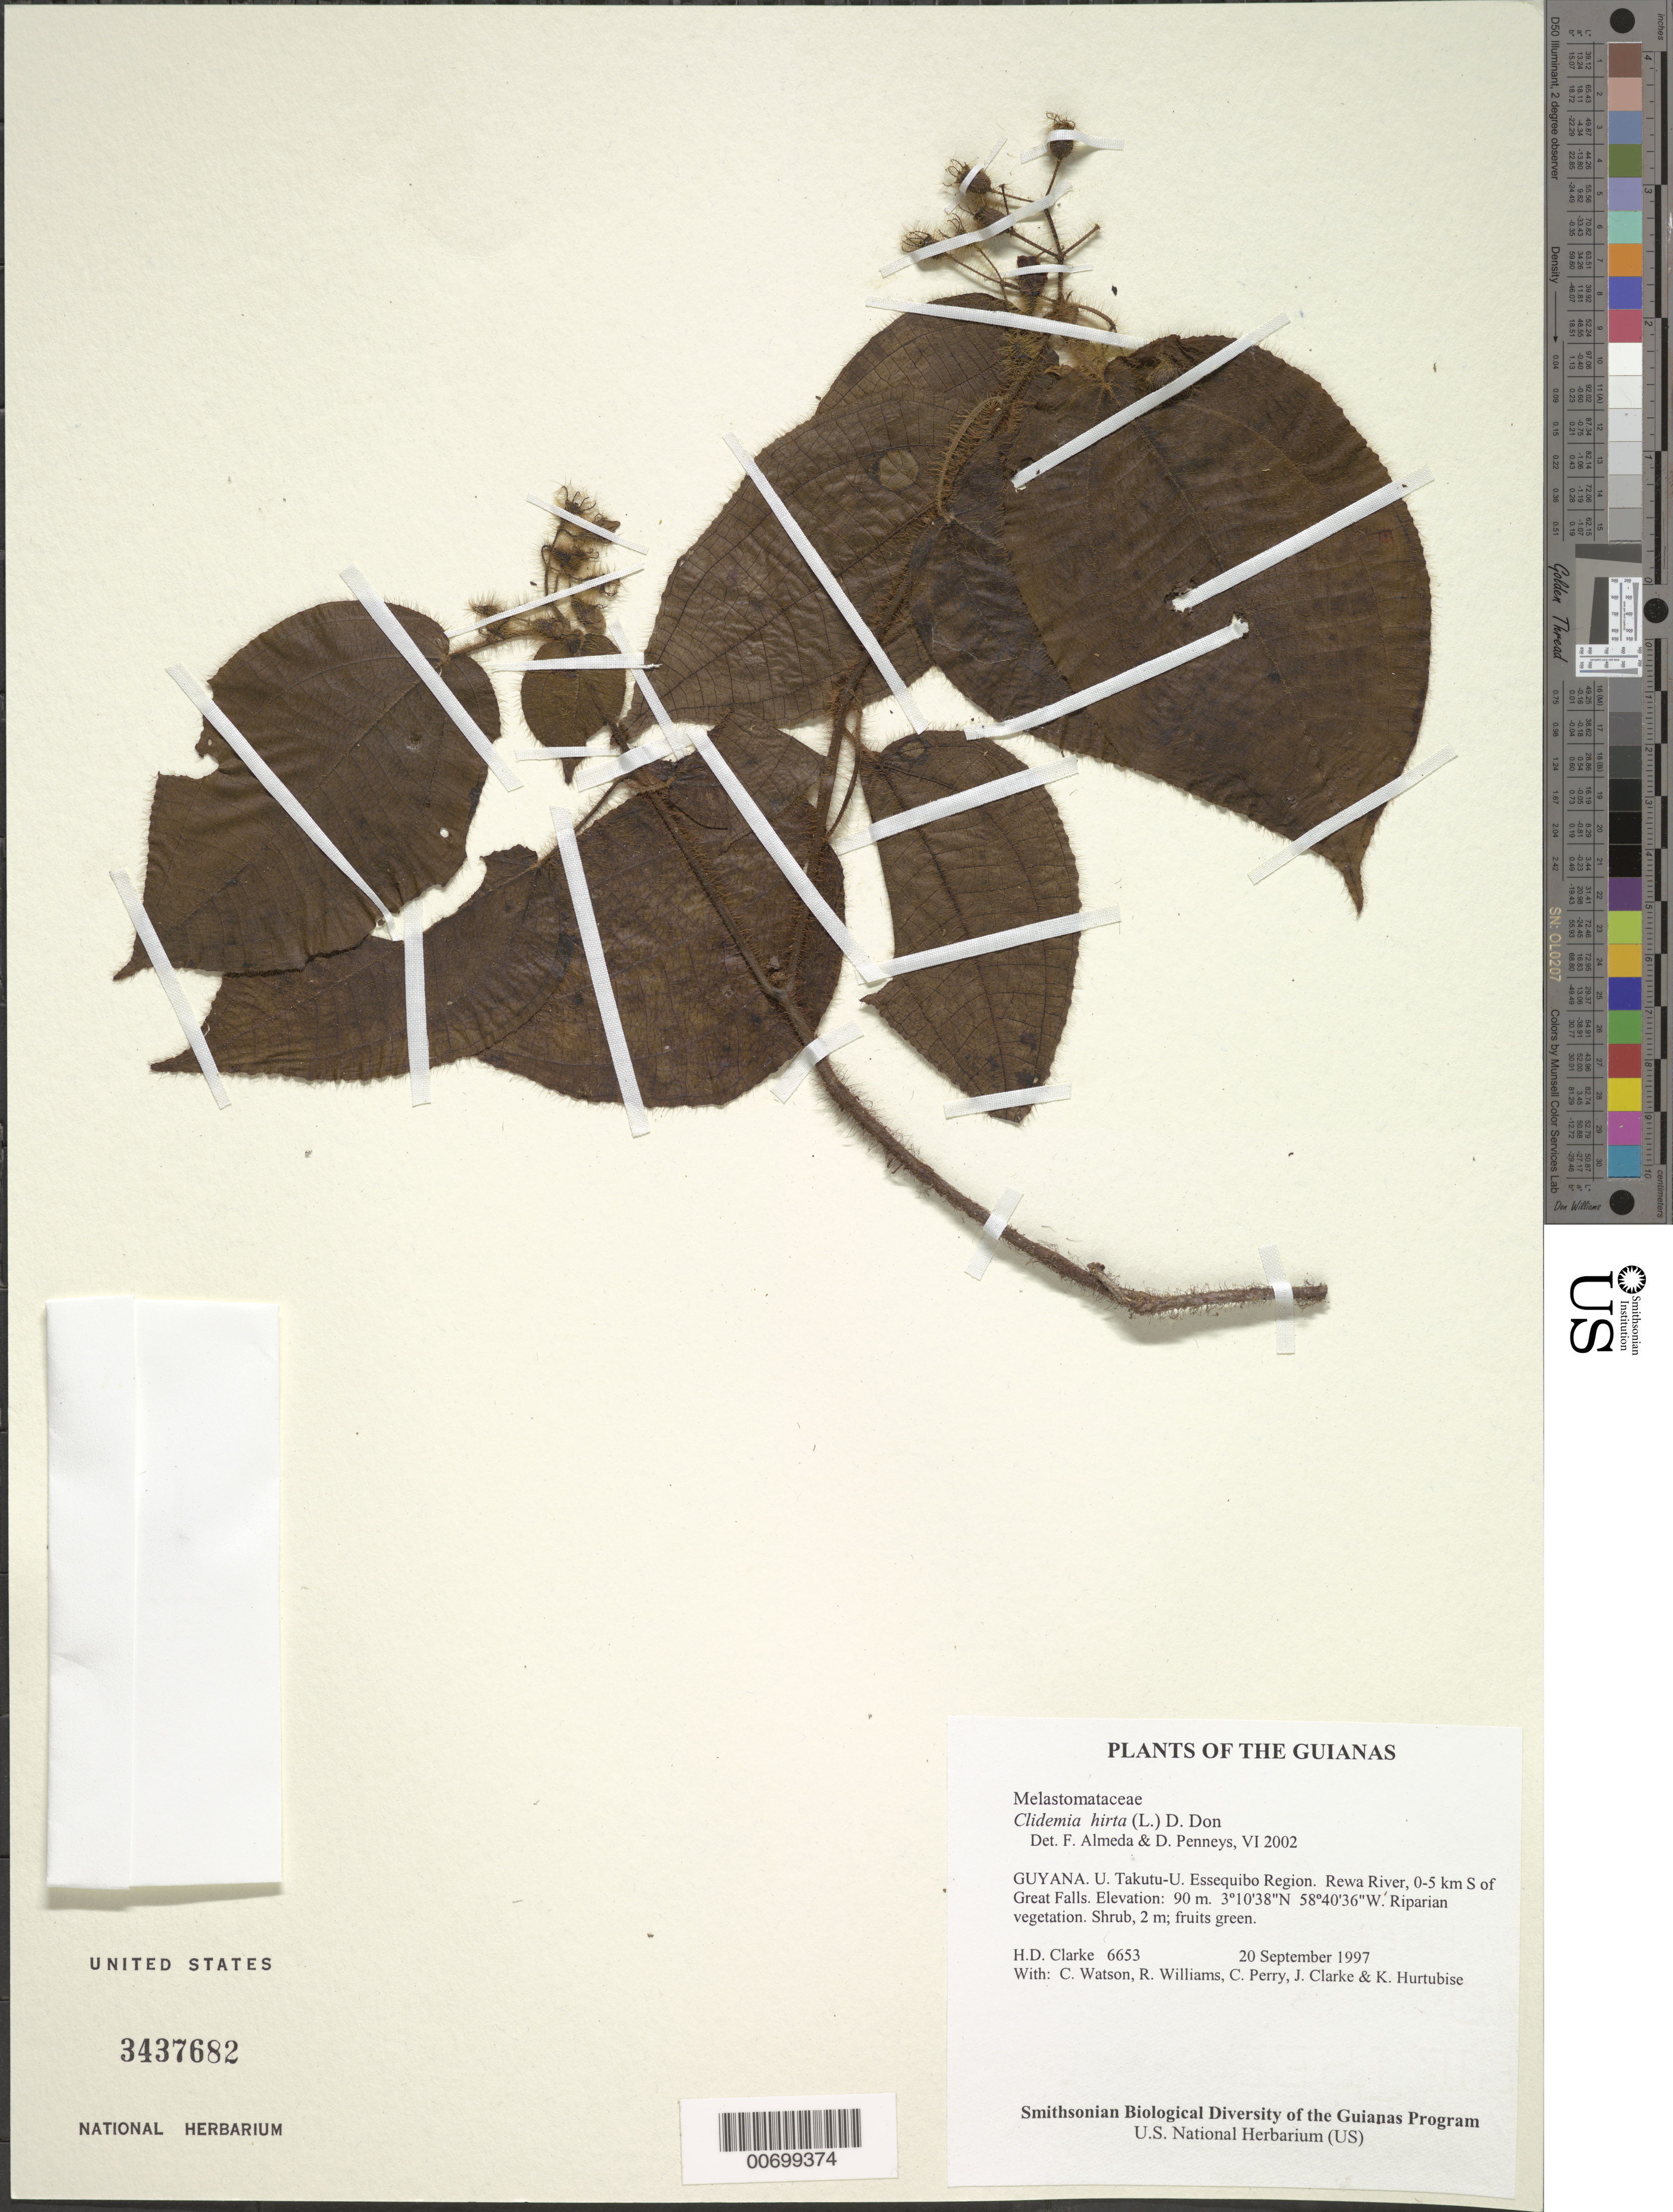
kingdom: Plantae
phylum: Tracheophyta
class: Magnoliopsida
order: Myrtales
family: Melastomataceae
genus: Clidemia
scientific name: Clidemia hirta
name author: (L.) D. Don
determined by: Almeda, F.; Penneys, D. S.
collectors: H. D. Clarke, C. Watson, R. Williams, C. Perry, J. Clarke & K. Hurtubise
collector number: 6653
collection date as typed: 20 September 1997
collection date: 1997-09-20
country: Guyana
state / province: U. Takutu-U. Essequibo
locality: Rewa River, 0-5 km S of Great Falls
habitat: Riparian vegetation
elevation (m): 90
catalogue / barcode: US 3437682